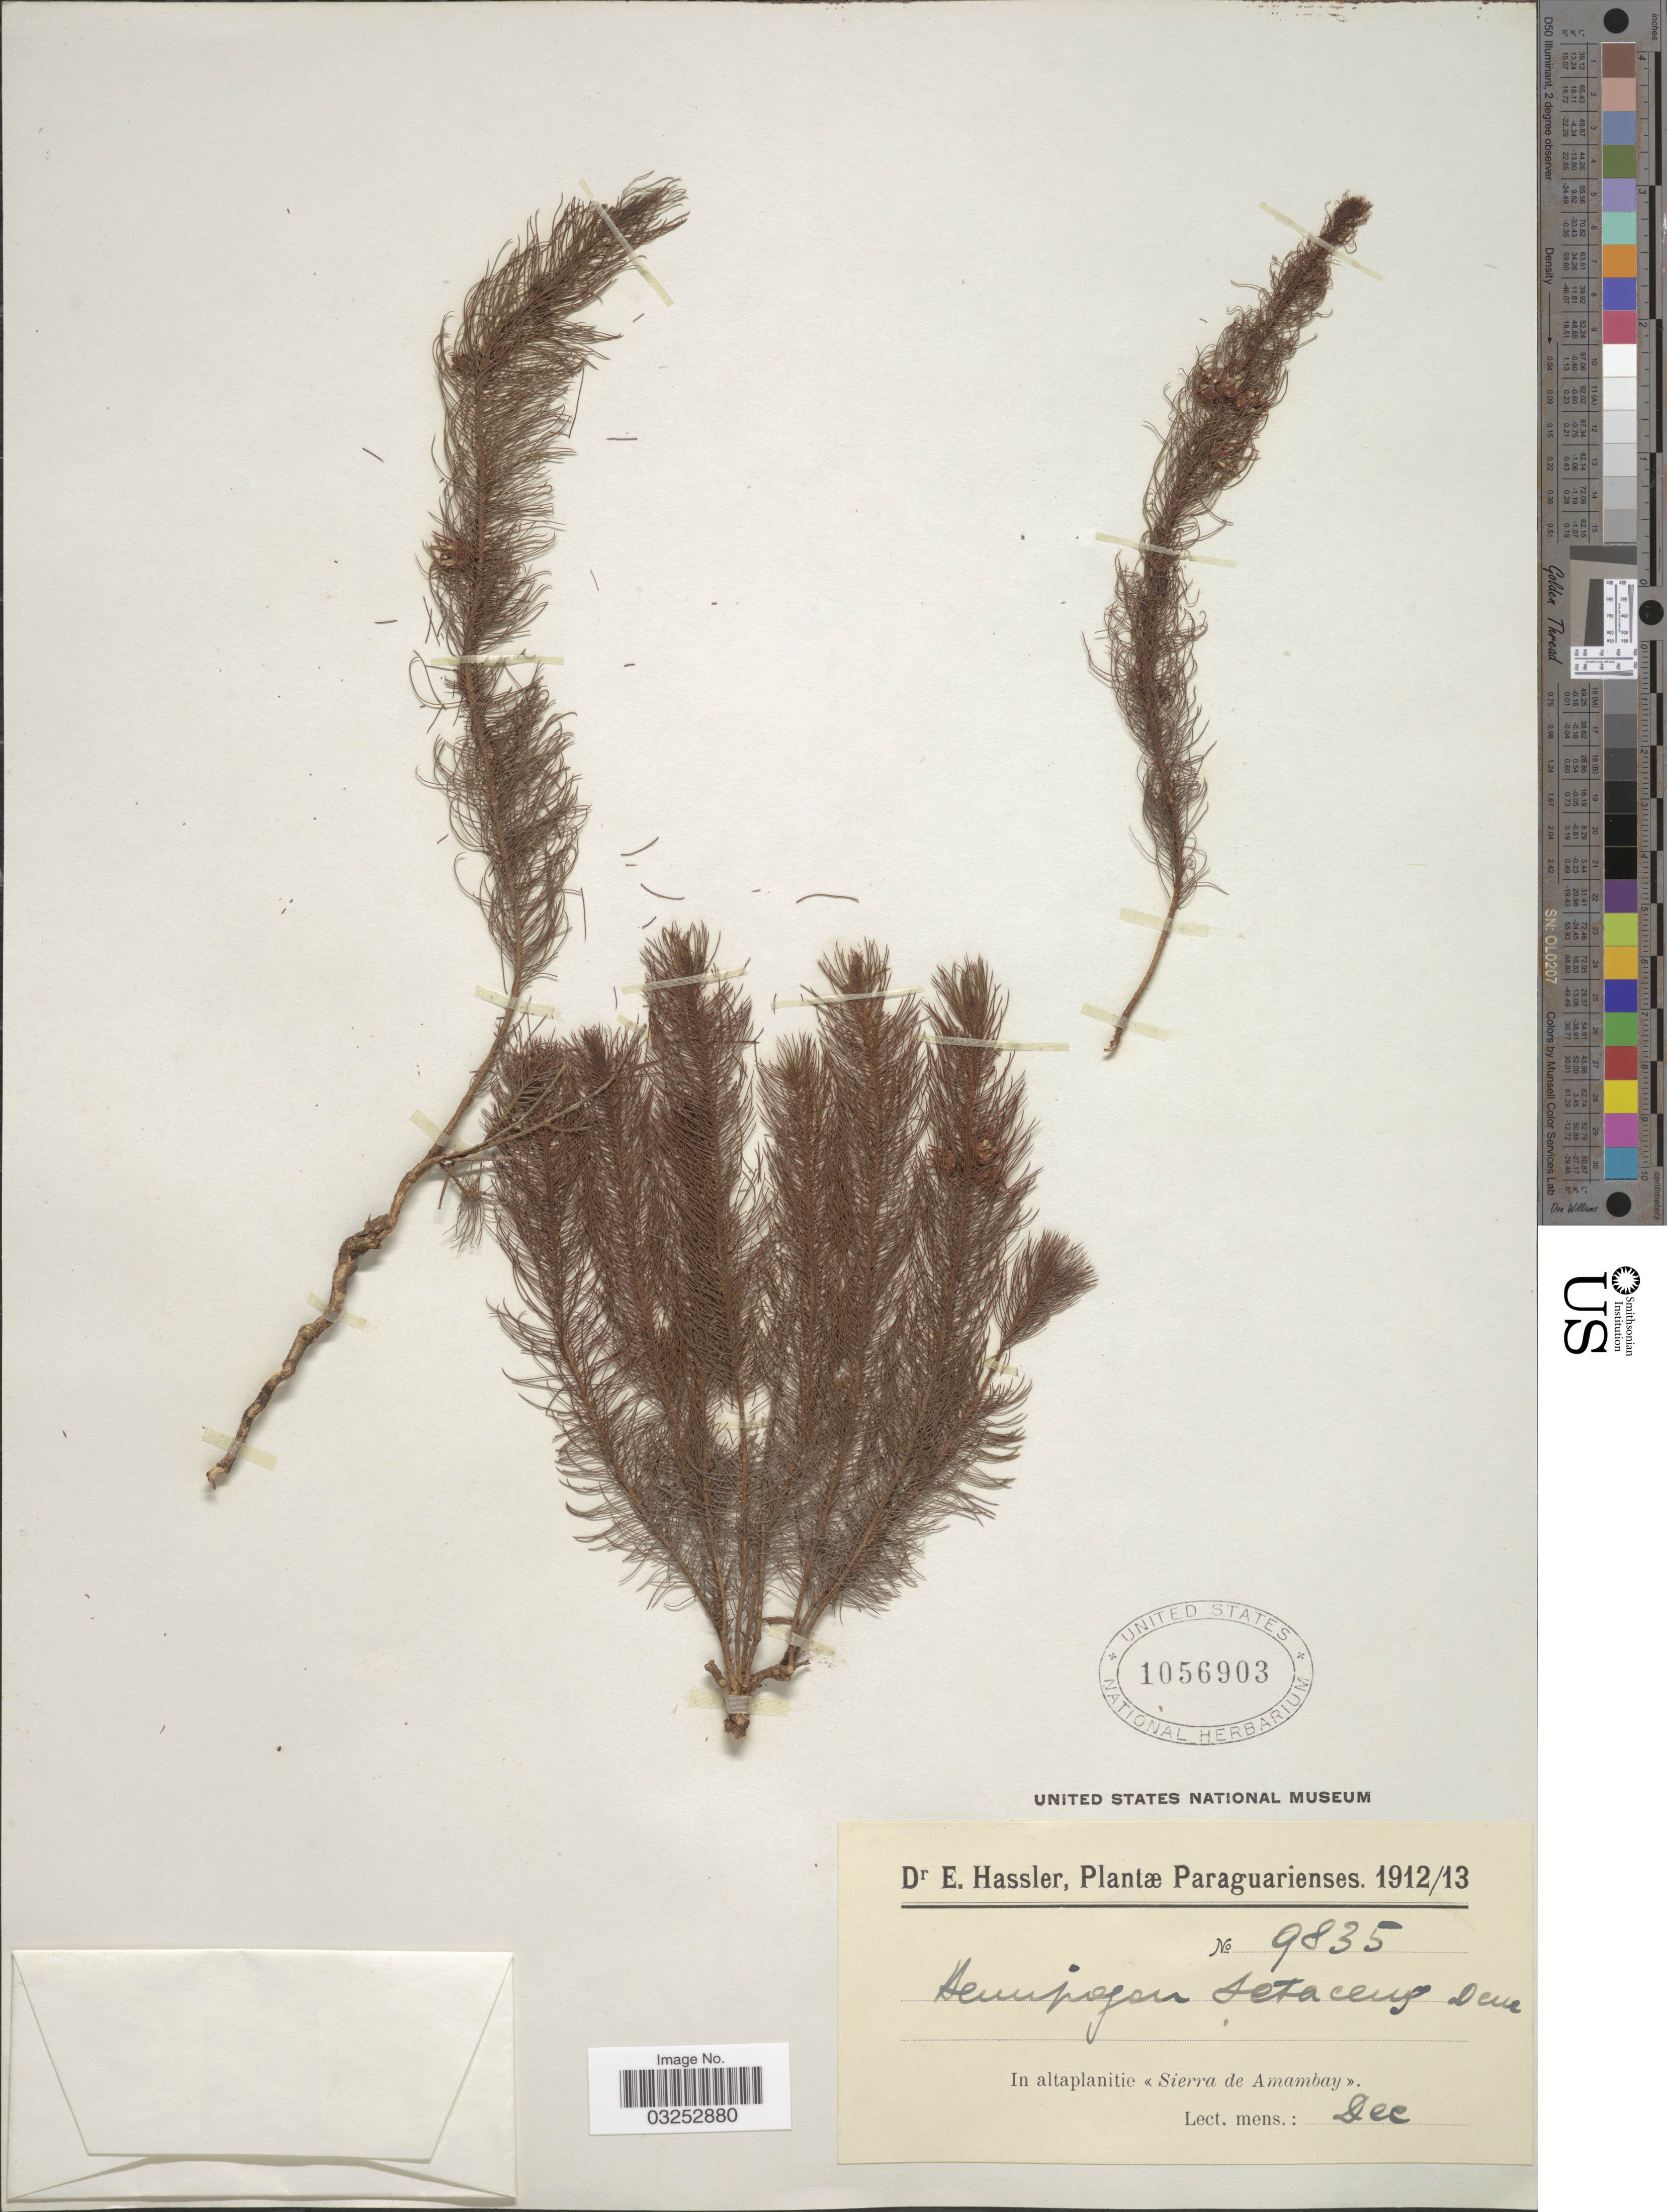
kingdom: Plantae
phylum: Tracheophyta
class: Magnoliopsida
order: Gentianales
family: Apocynaceae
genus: Hemipogon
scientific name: Hemipogon setaceus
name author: Decne.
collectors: E. Hassler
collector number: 9835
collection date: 1912-12/1913-12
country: Paraguay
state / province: Amambay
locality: In altaplanitie «Sierra de Amambay».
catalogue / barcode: US 1056903